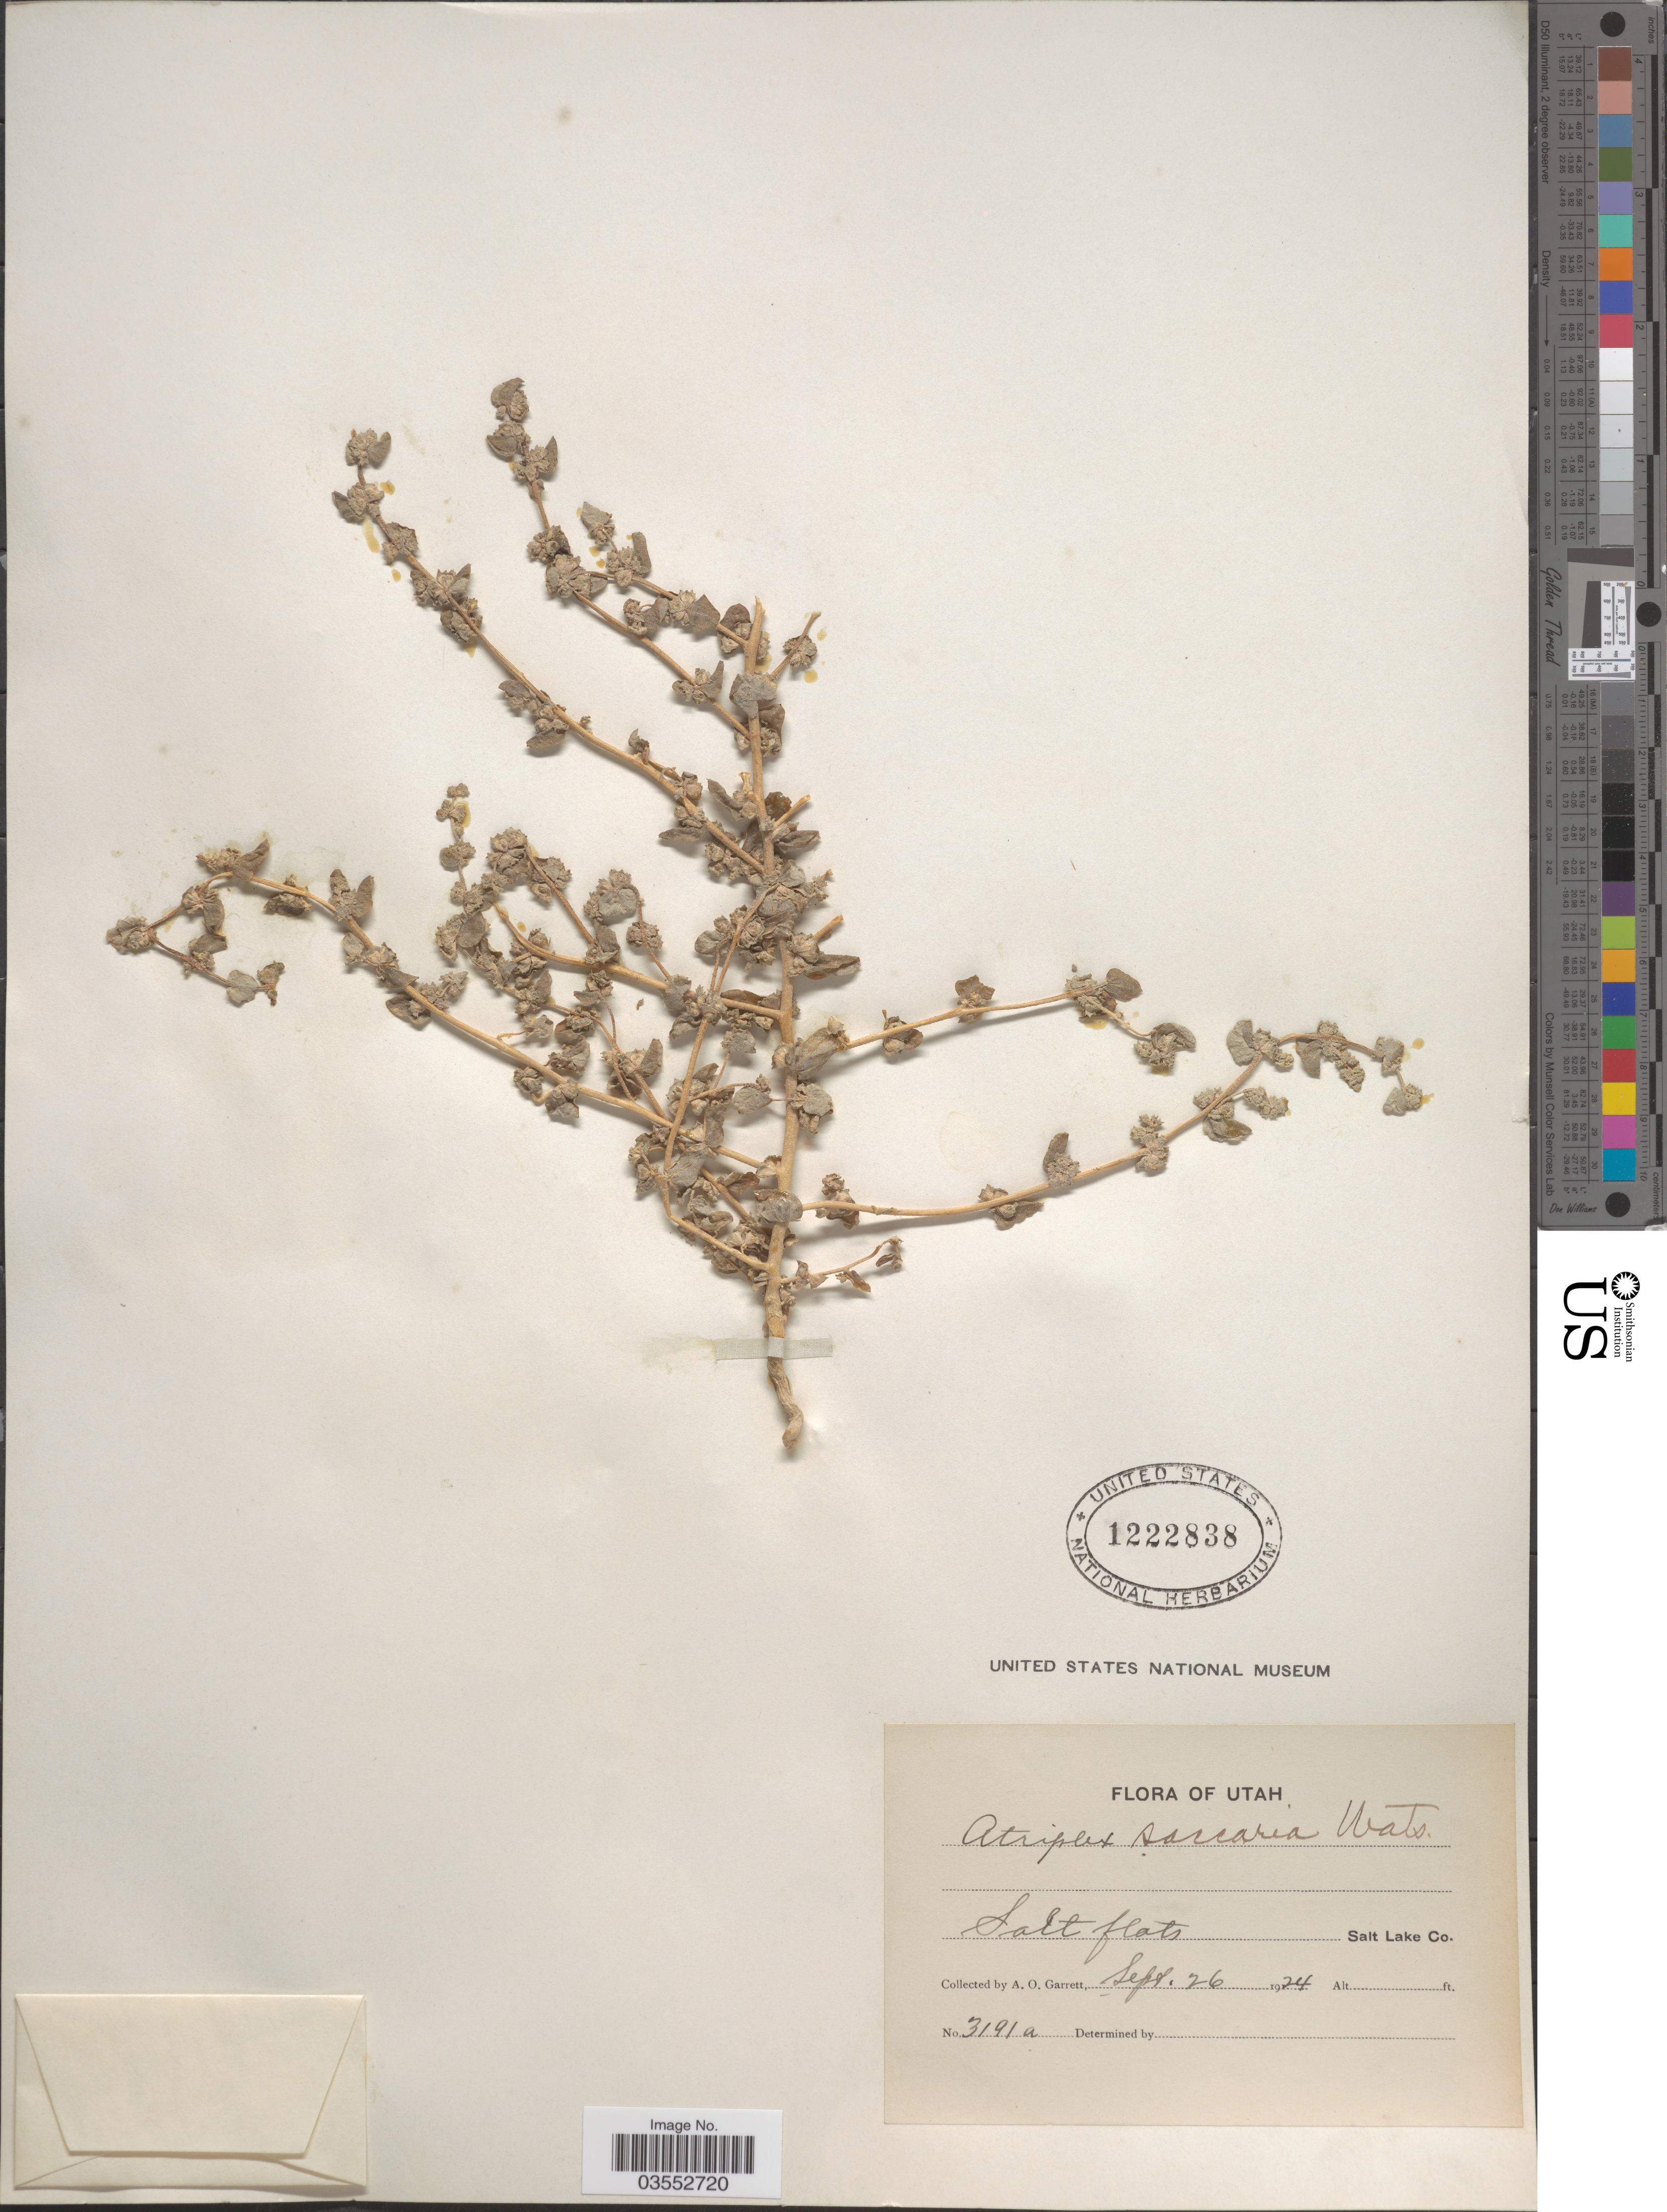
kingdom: Plantae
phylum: Tracheophyta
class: Magnoliopsida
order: Caryophyllales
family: Amaranthaceae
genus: Atriplex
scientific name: Atriplex saccaria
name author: S. Watson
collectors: A. O. Garrett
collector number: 3191a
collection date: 1924-09-26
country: United States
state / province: Utah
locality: Salt flats, Salt Lake Co.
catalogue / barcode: US 1222838